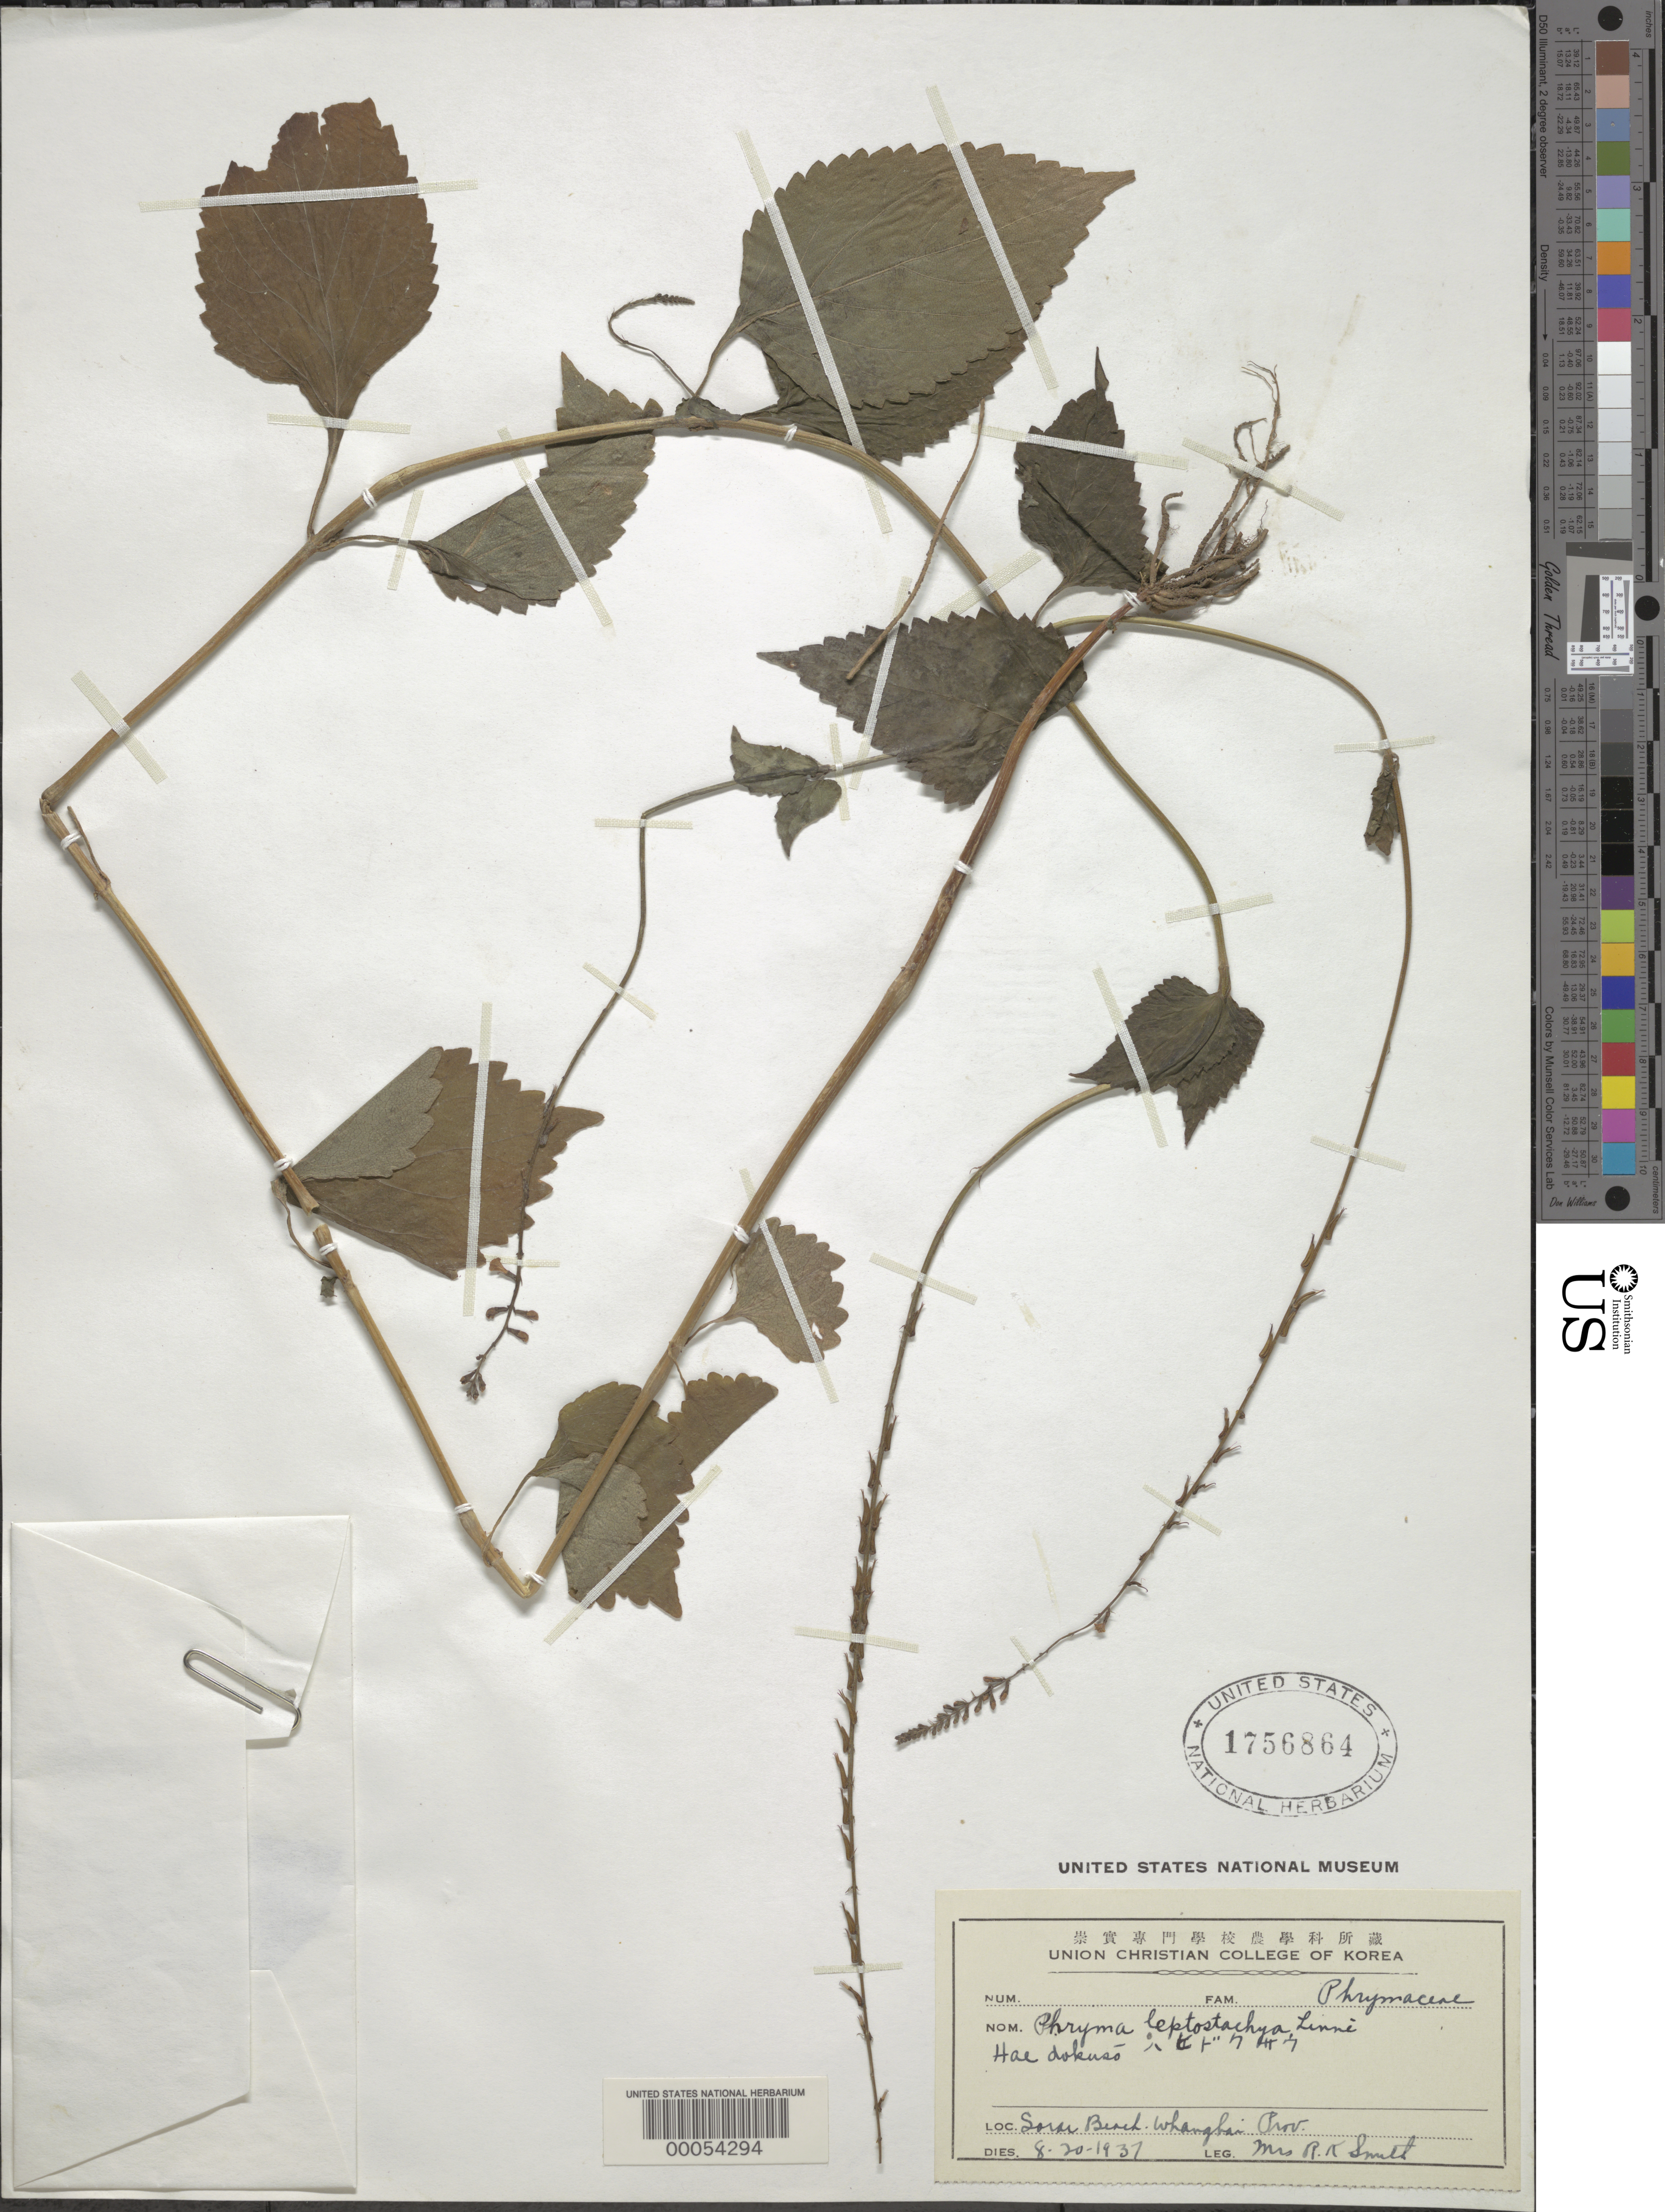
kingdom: Plantae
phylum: Tracheophyta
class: Magnoliopsida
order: Lamiales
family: Phrymaceae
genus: Phryma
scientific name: Phryma leptostachya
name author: L.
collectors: R. Smith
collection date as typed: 20 Aug 1937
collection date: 1937-08-20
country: North Korea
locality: Whanghai, Sorai Beach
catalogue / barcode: US 1756864